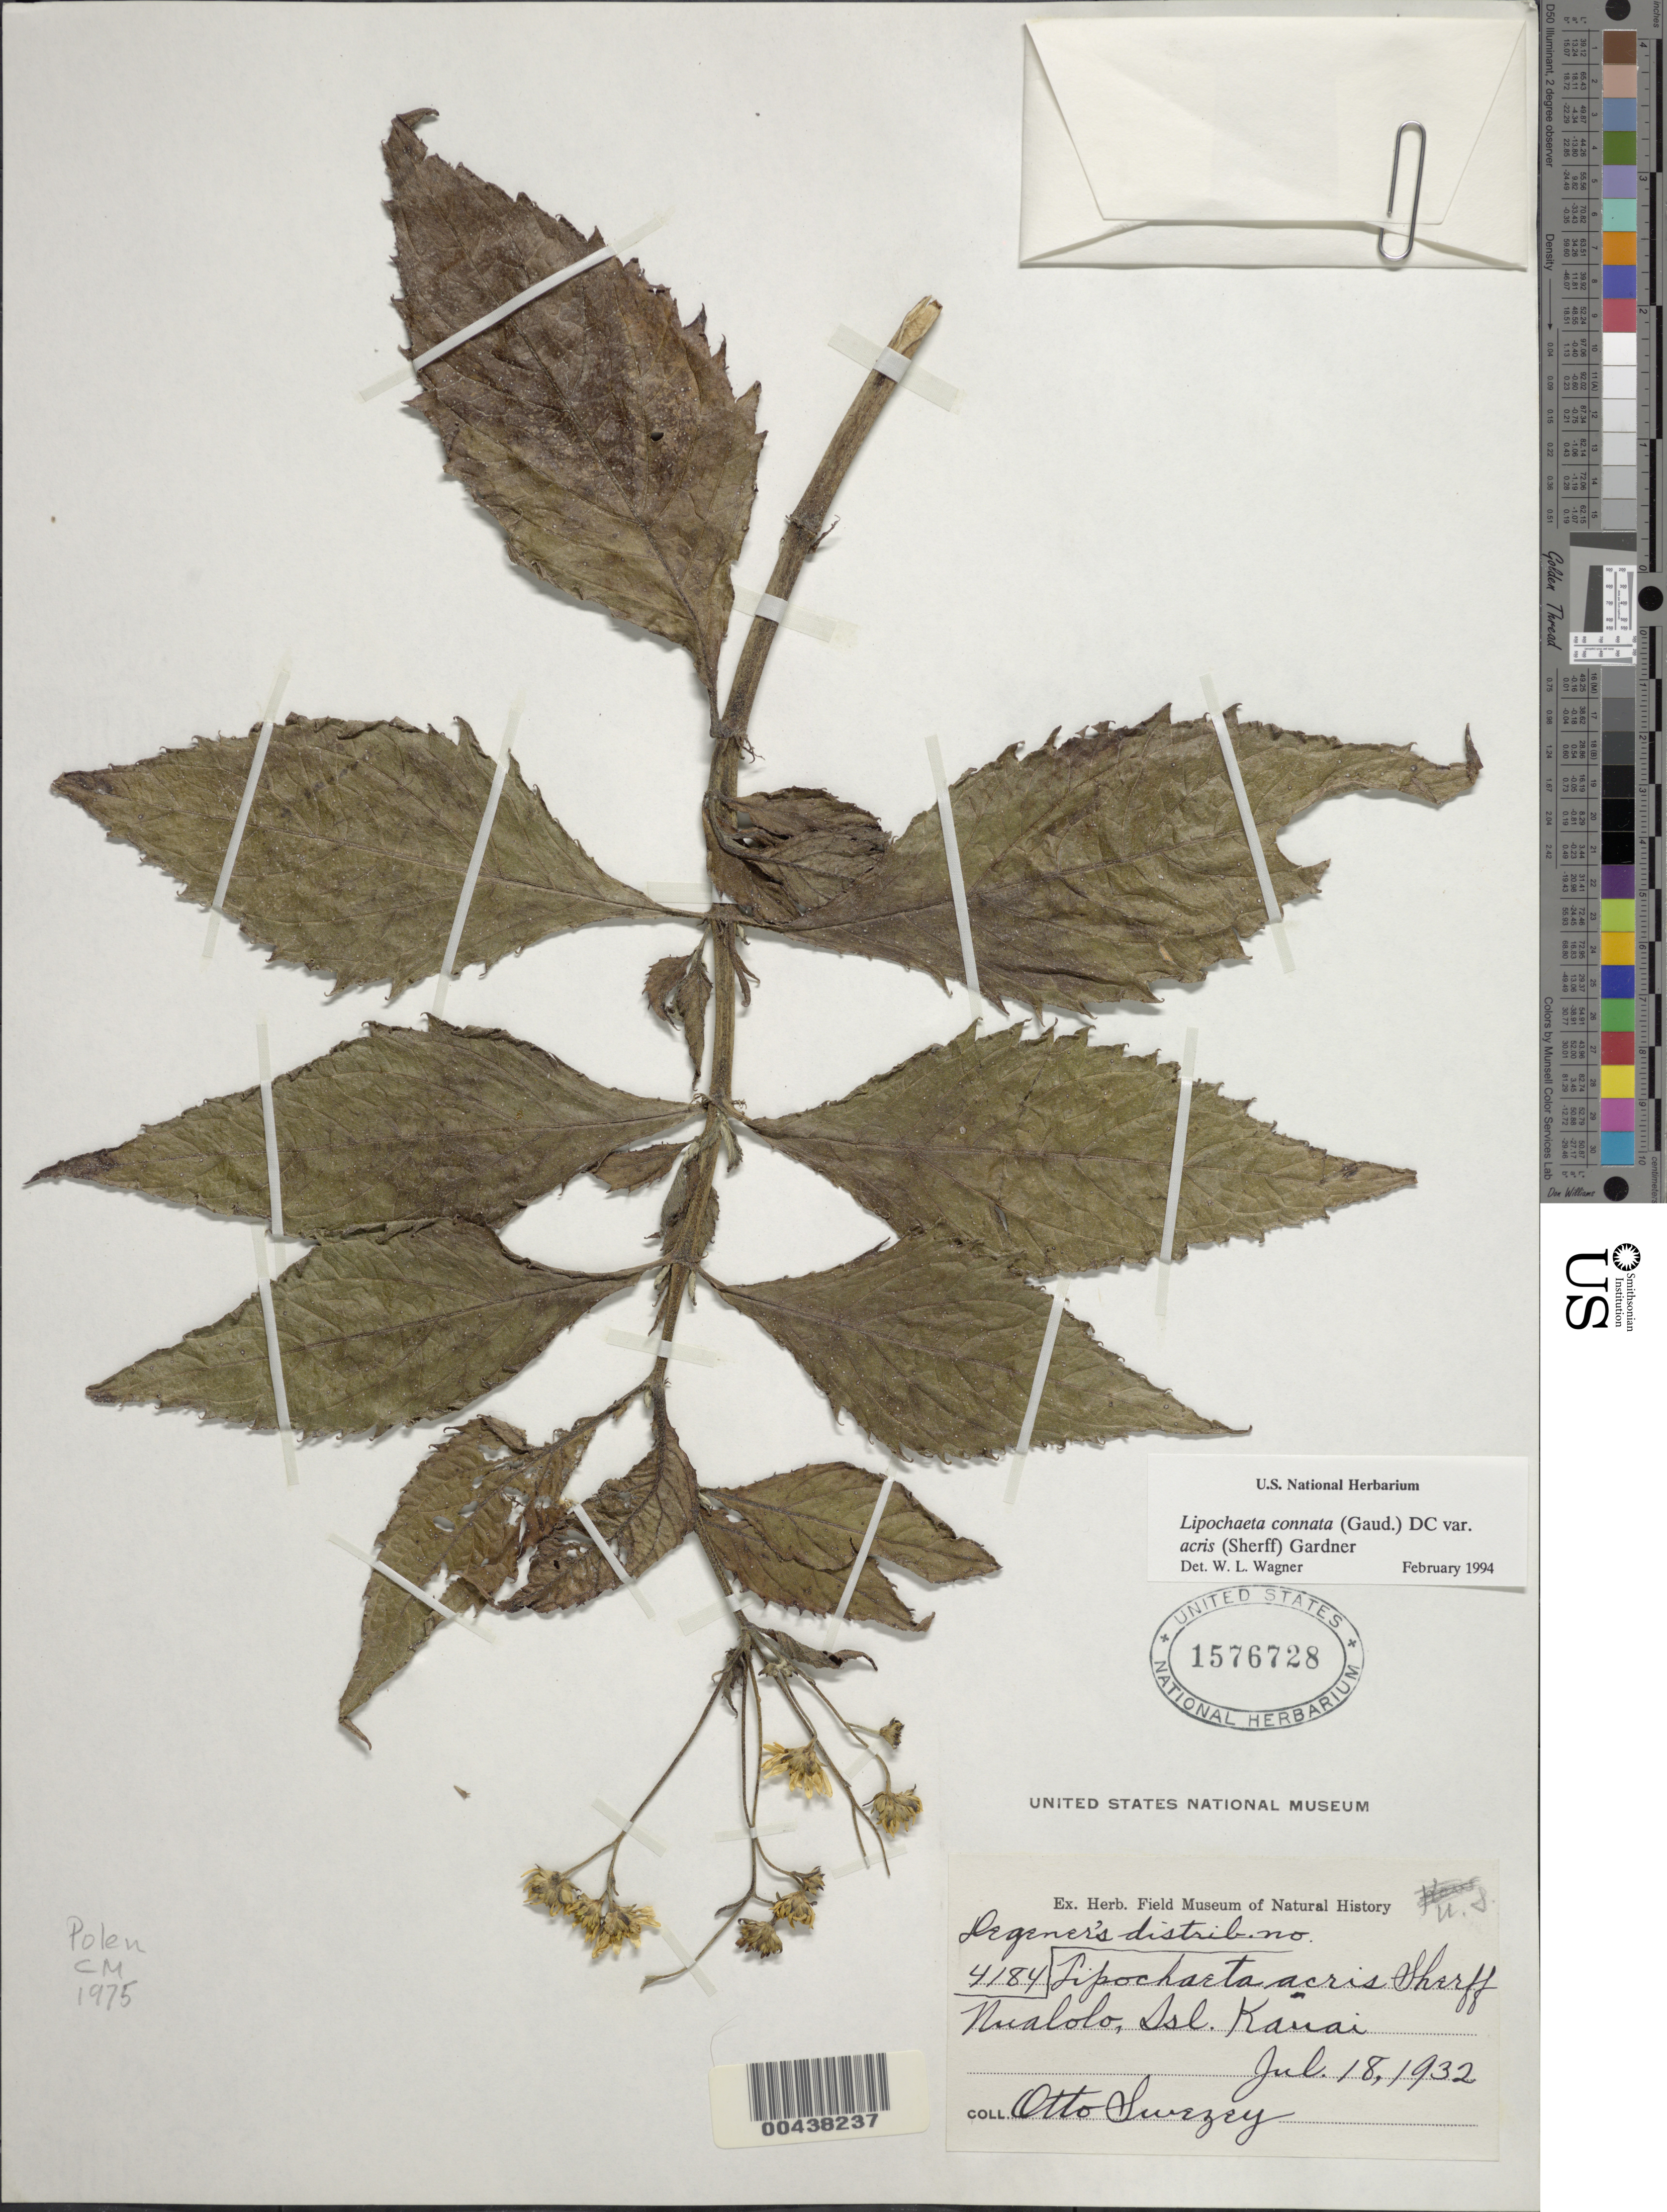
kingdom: Plantae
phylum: Tracheophyta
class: Magnoliopsida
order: Asterales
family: Asteraceae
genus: Lipochaeta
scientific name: Lipochaeta connata subsp. acris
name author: (Sherff) W.L. Wagner & H. Rob.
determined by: Wagner, W. L., (BOT), Smithsonian Institution - National Museum of Natural History (UNITED STATES)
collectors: O. H. Swezey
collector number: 4184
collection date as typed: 18 Jul 1932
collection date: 1932-07-18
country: United States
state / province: Hawaii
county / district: Kauai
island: Kaua'i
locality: Nualolo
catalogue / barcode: US 1576728